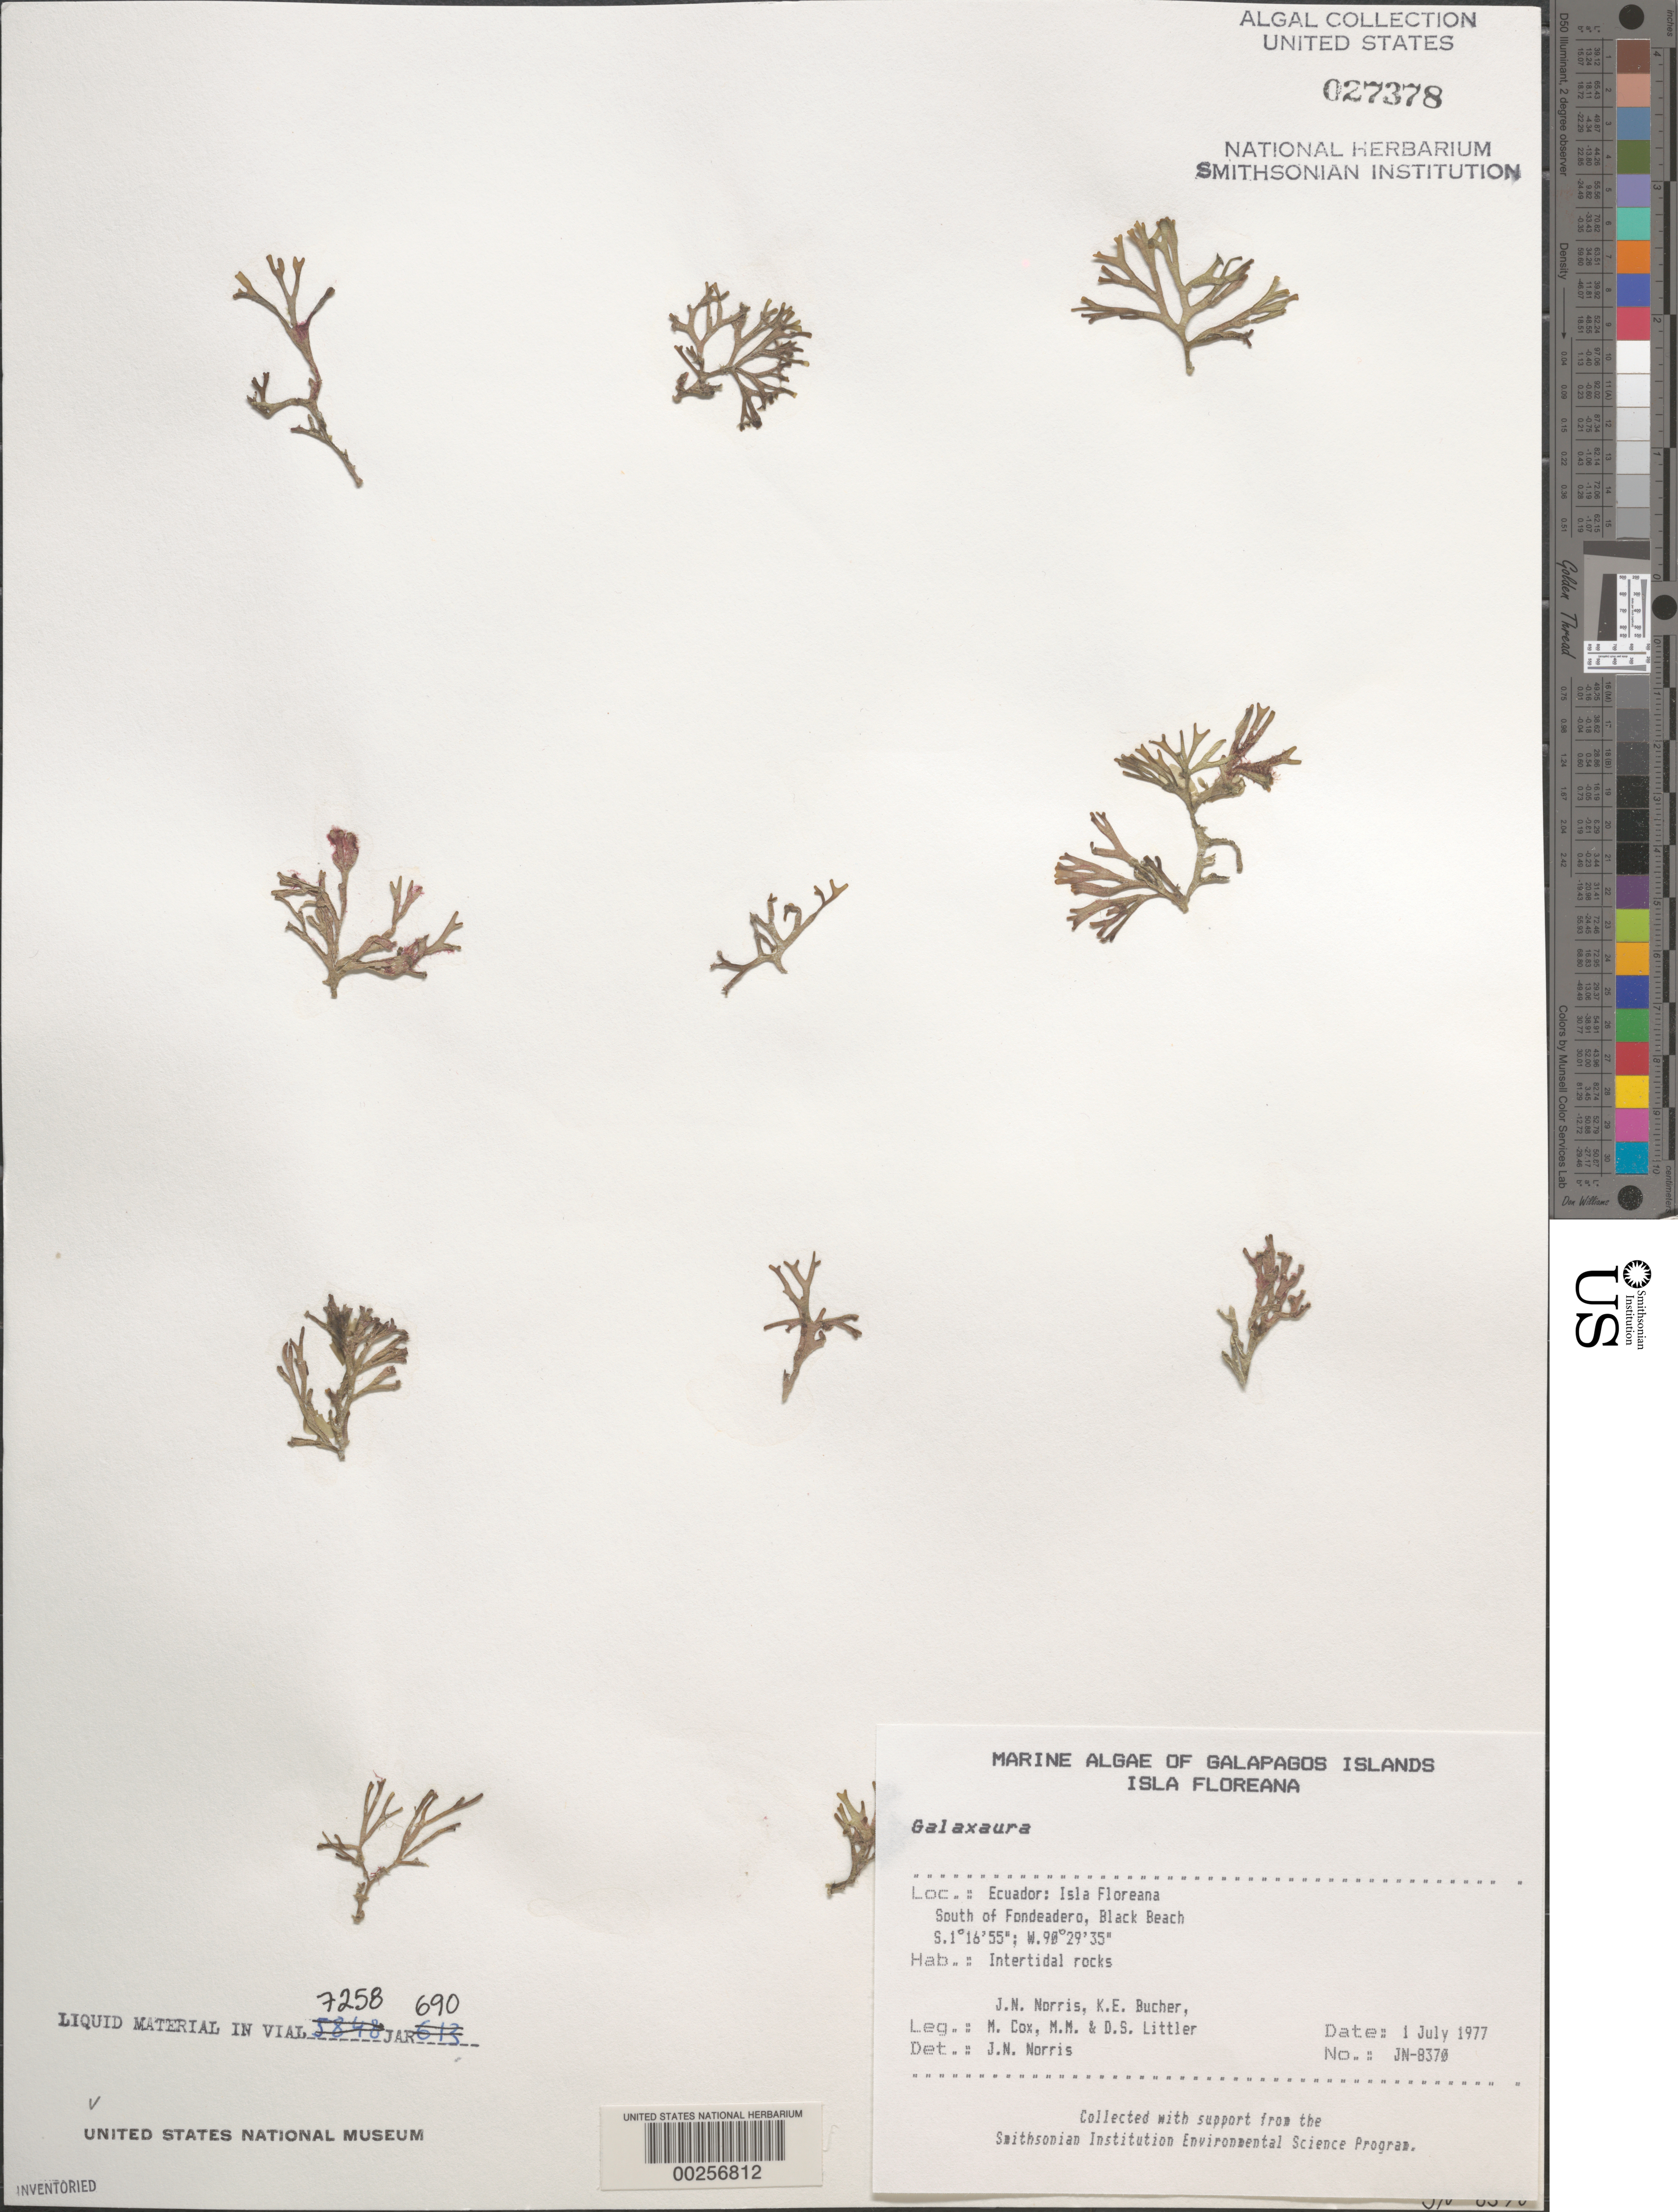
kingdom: Plantae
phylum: Rhodophyta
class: Florideophyceae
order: Nemaliales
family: Galaxauraceae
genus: Galaxaura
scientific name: Galaxaura sp.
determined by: Norris, James N.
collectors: J. N. Norris, K. E. Bucher, M. Cox, M. M. Littler & D. S. Littler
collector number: JN-8370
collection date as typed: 01 Jul 1977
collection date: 1977-07-01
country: Ecuador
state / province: Colón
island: Floreana [Charles, Santa Maria]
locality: Black Beach south of Fondeadero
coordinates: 1 16'55"S, 90 29'35"W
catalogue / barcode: US 27378